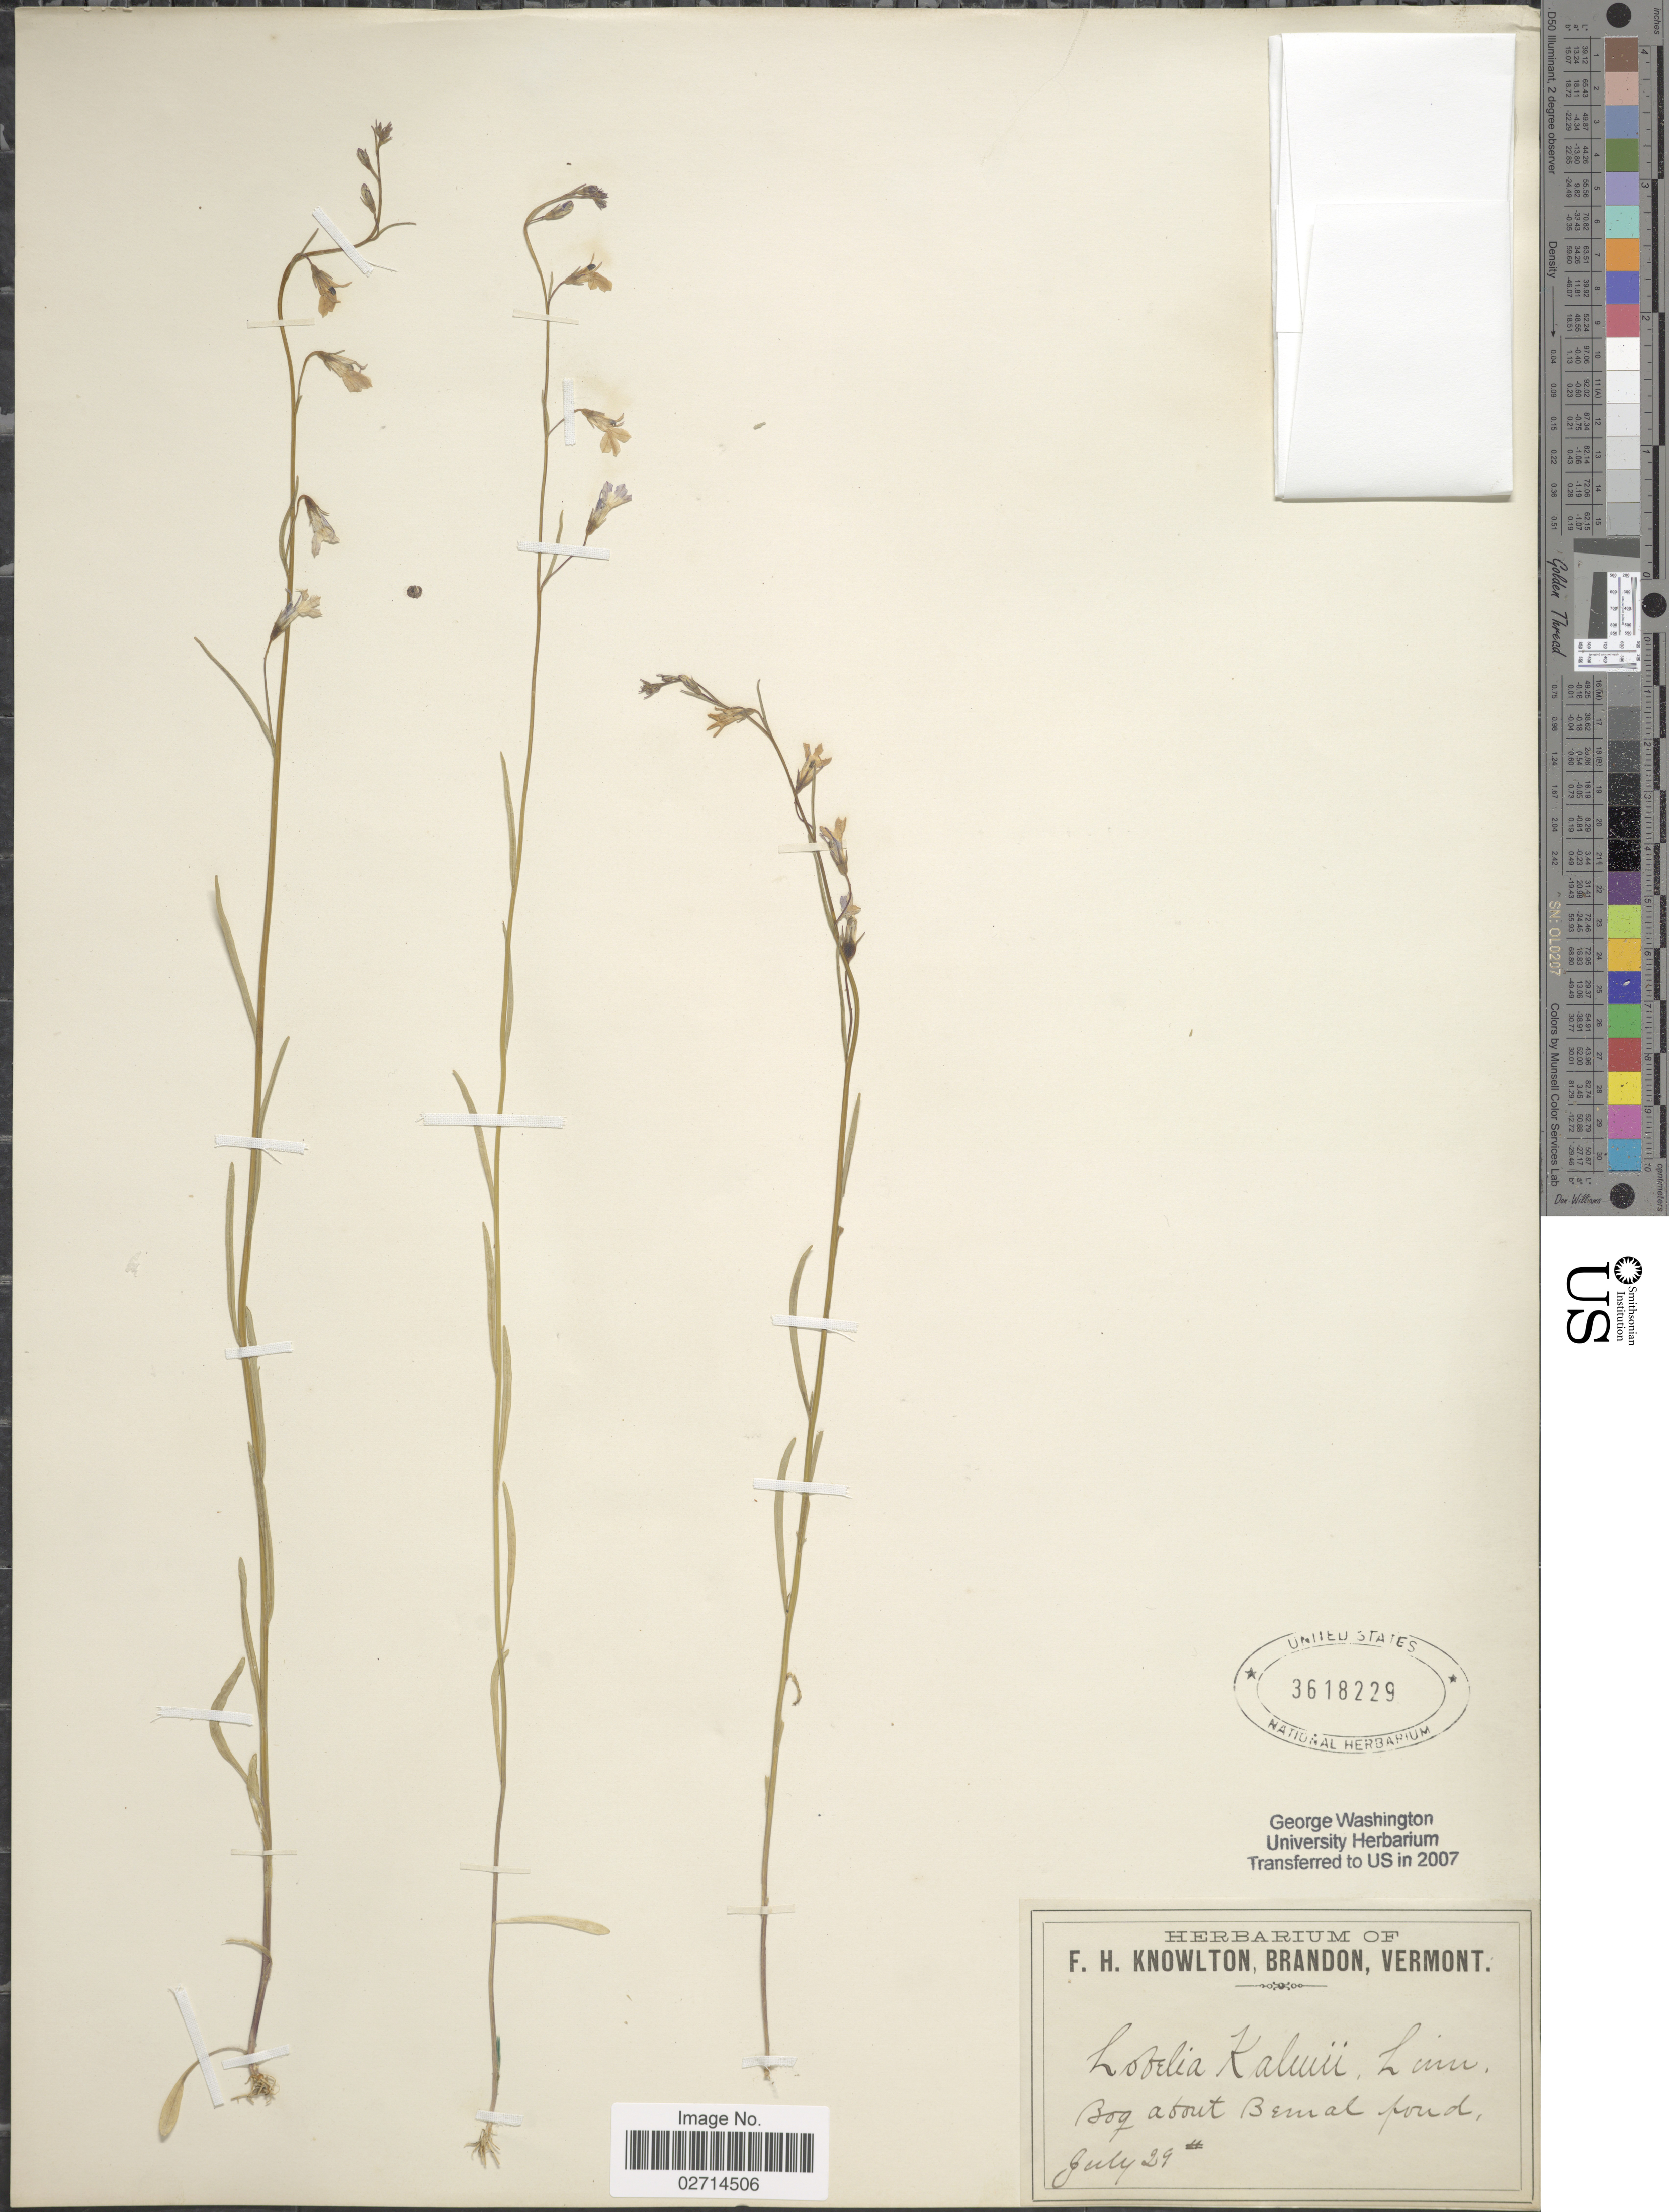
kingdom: Plantae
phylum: Tracheophyta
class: Magnoliopsida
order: Asterales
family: Campanulaceae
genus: Lobelia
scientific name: Lobelia kalmii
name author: L.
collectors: ex herb. F.H. Knowlton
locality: Bog about Bernal Pond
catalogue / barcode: US 3618229